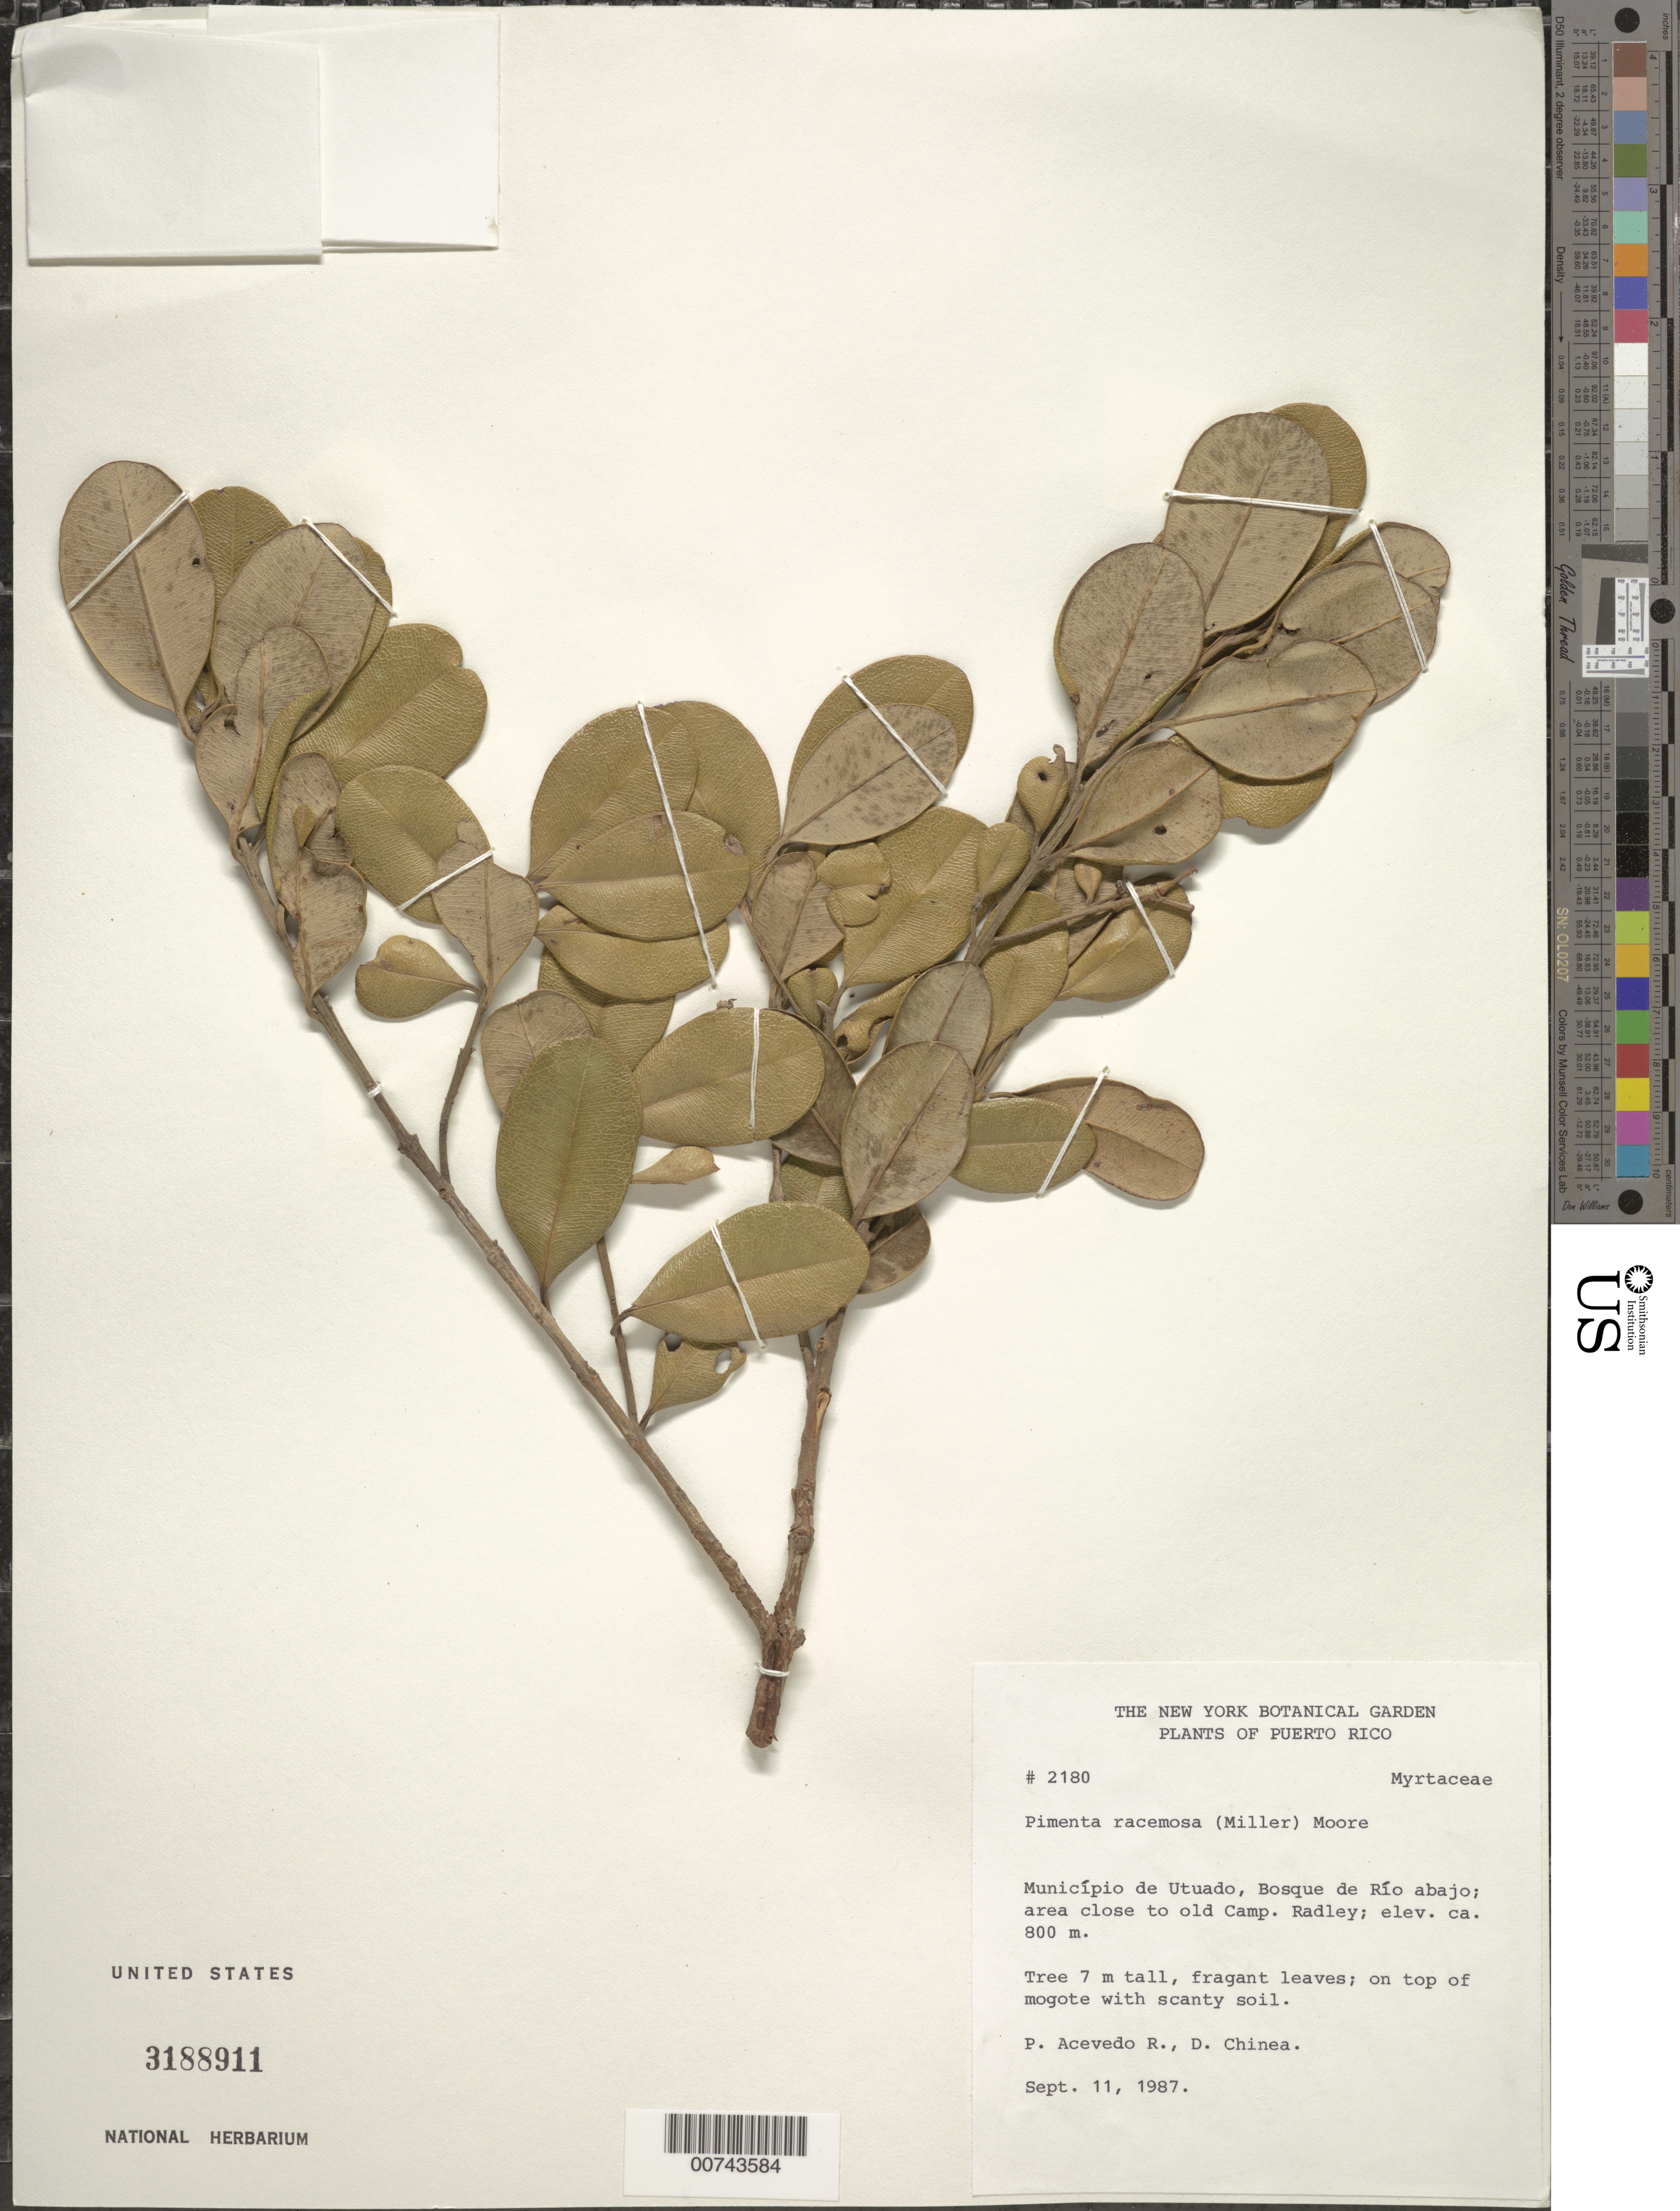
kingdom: Plantae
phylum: Tracheophyta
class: Magnoliopsida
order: Myrtales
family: Myrtaceae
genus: Pimenta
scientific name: Pimenta racemosa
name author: (Mill.) J.W. Moore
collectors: P. Acevedo-Rodr. & D. Chinea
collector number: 2180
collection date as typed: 10 Sep 1987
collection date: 1987-09-10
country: Puerto Rico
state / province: Arecibo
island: Puerto Rico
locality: Arecibo; Bosque de Río Abajo, Camp Radley.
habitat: Area adjacent to camp.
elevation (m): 300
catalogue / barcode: US 3188911